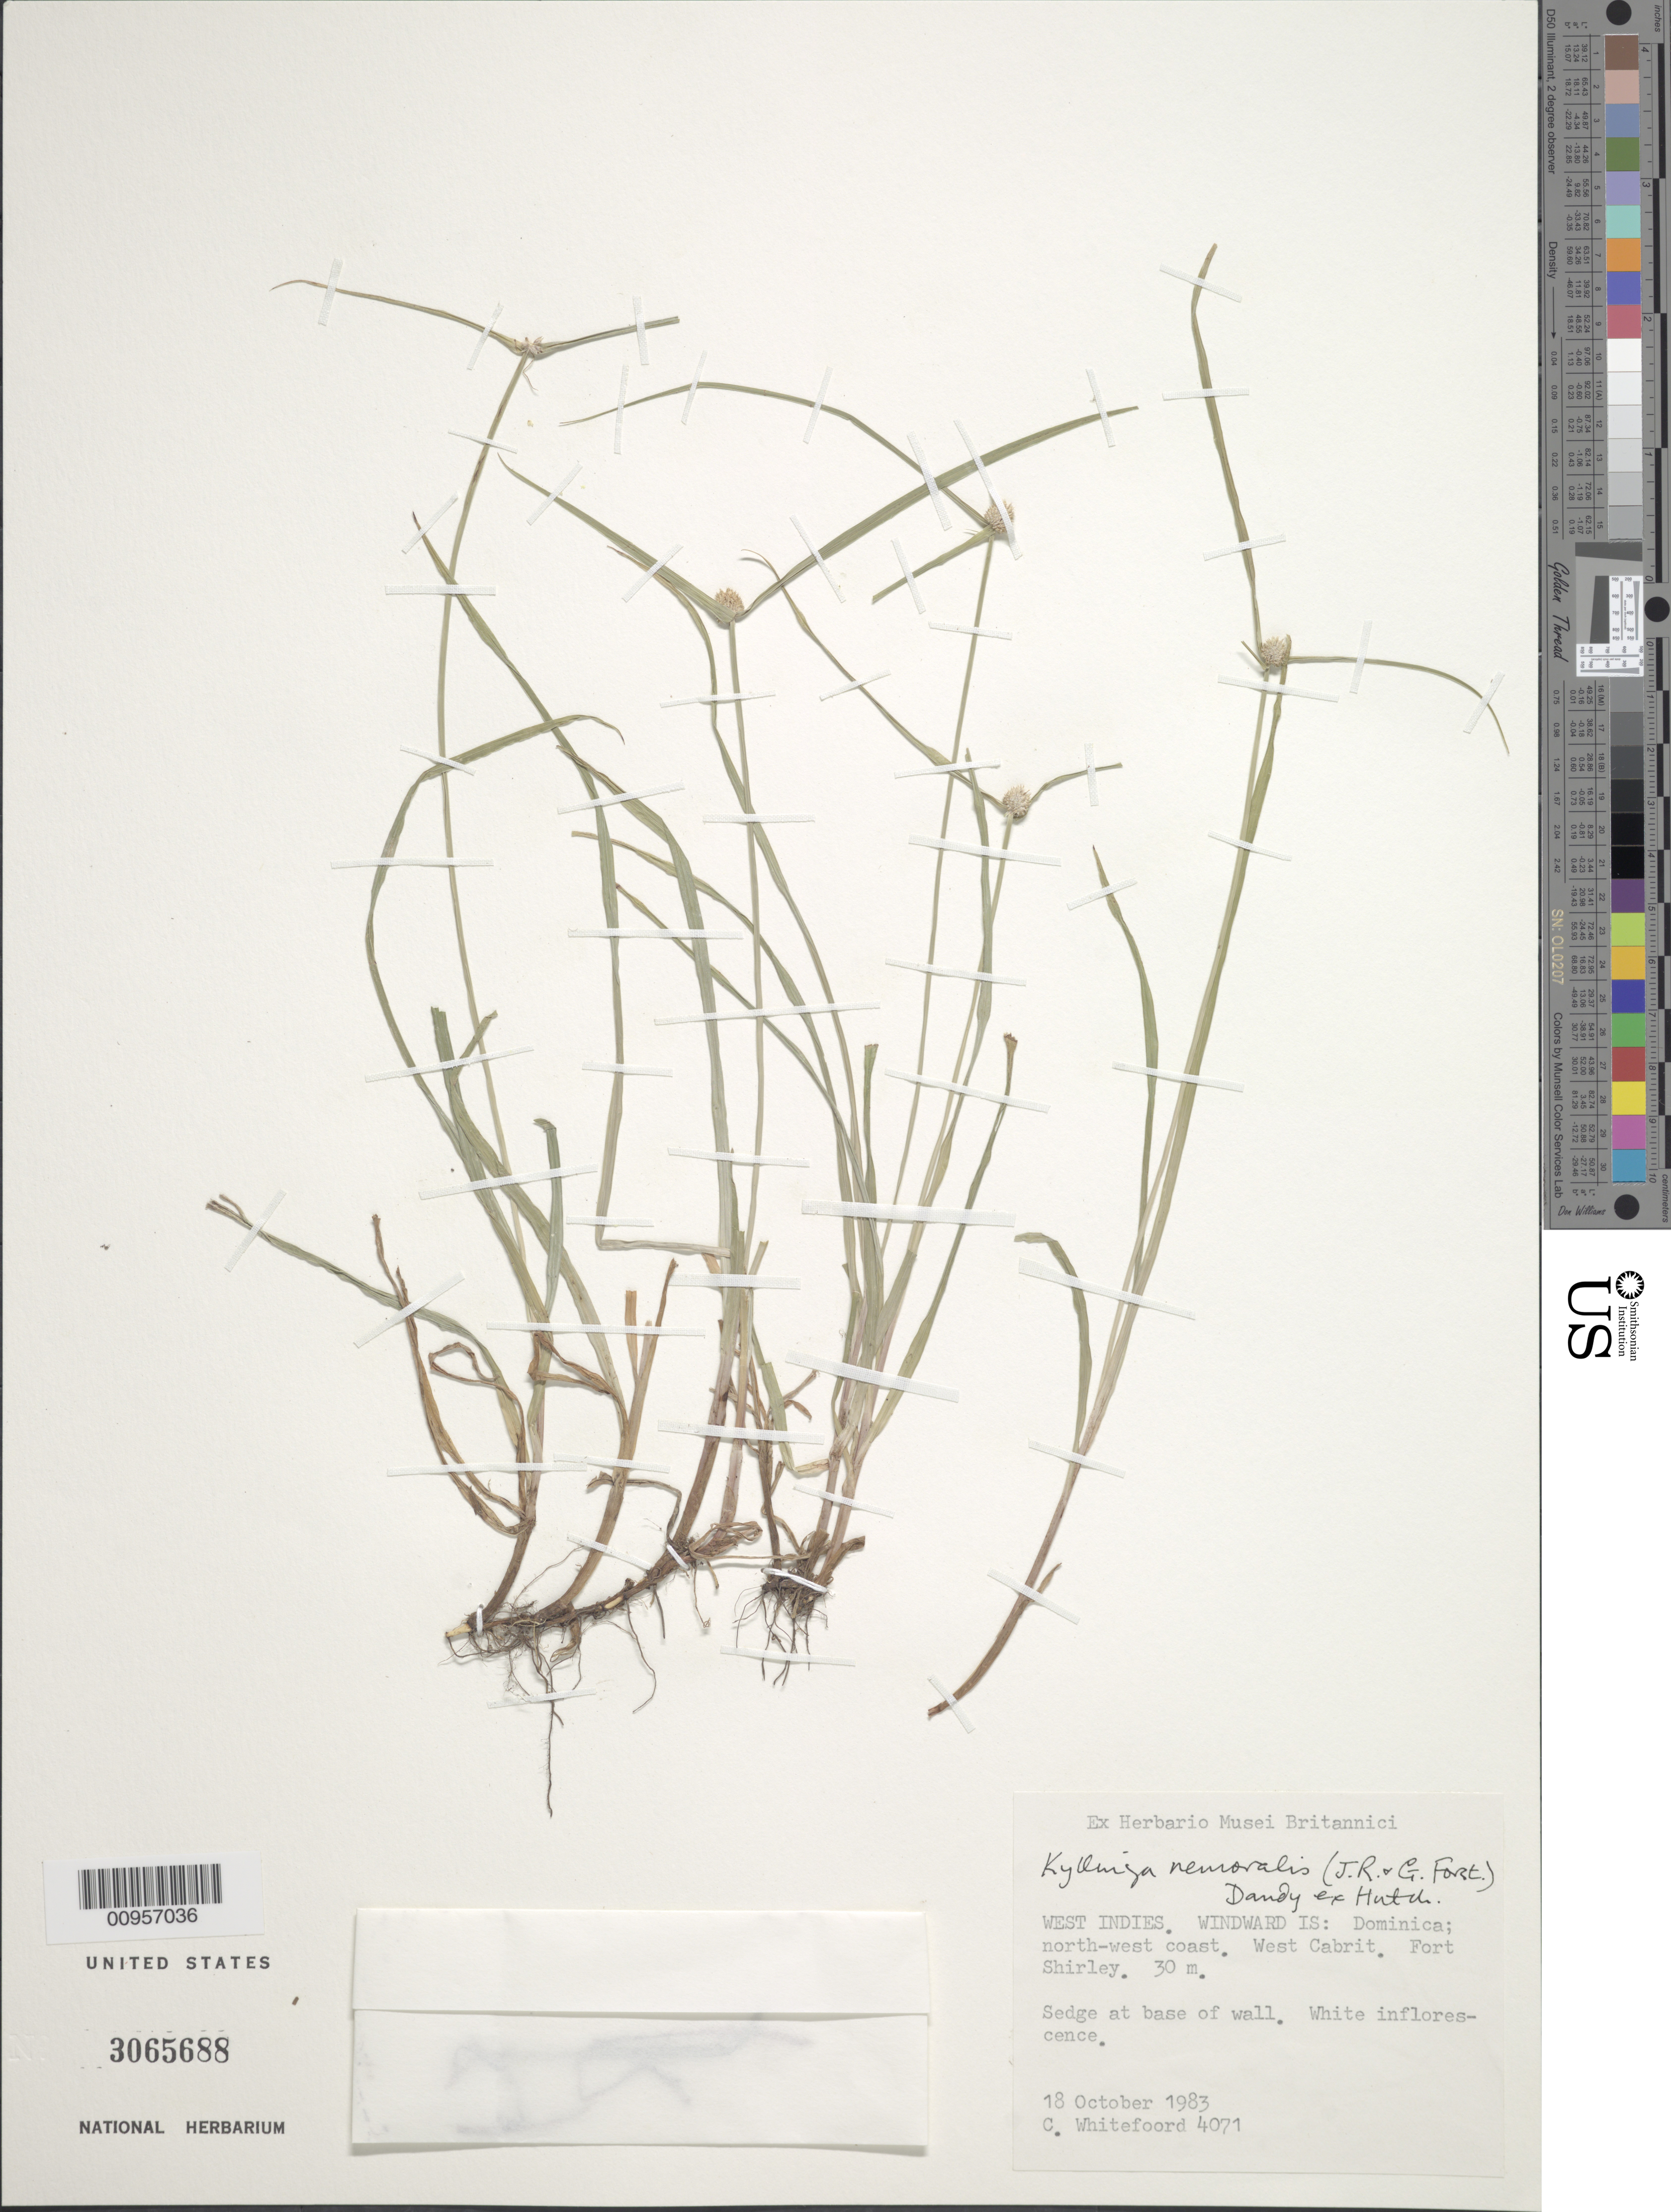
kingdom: Plantae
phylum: Tracheophyta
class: Liliopsida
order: Poales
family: Cyperaceae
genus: Cyperus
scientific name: Cyperus mindorensis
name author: (Steud.) Huygh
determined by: Strong, Mark T., (BOT), Smithsonian Institution - National Museum of Natural History (UNITED STATES)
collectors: C. Whitefoord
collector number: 4071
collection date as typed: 18 Oct 1983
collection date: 1983-10-18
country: Dominica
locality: North-west coast, West Cabrit, Fort Shirley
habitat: At base of wall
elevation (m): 30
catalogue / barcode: US 3065688